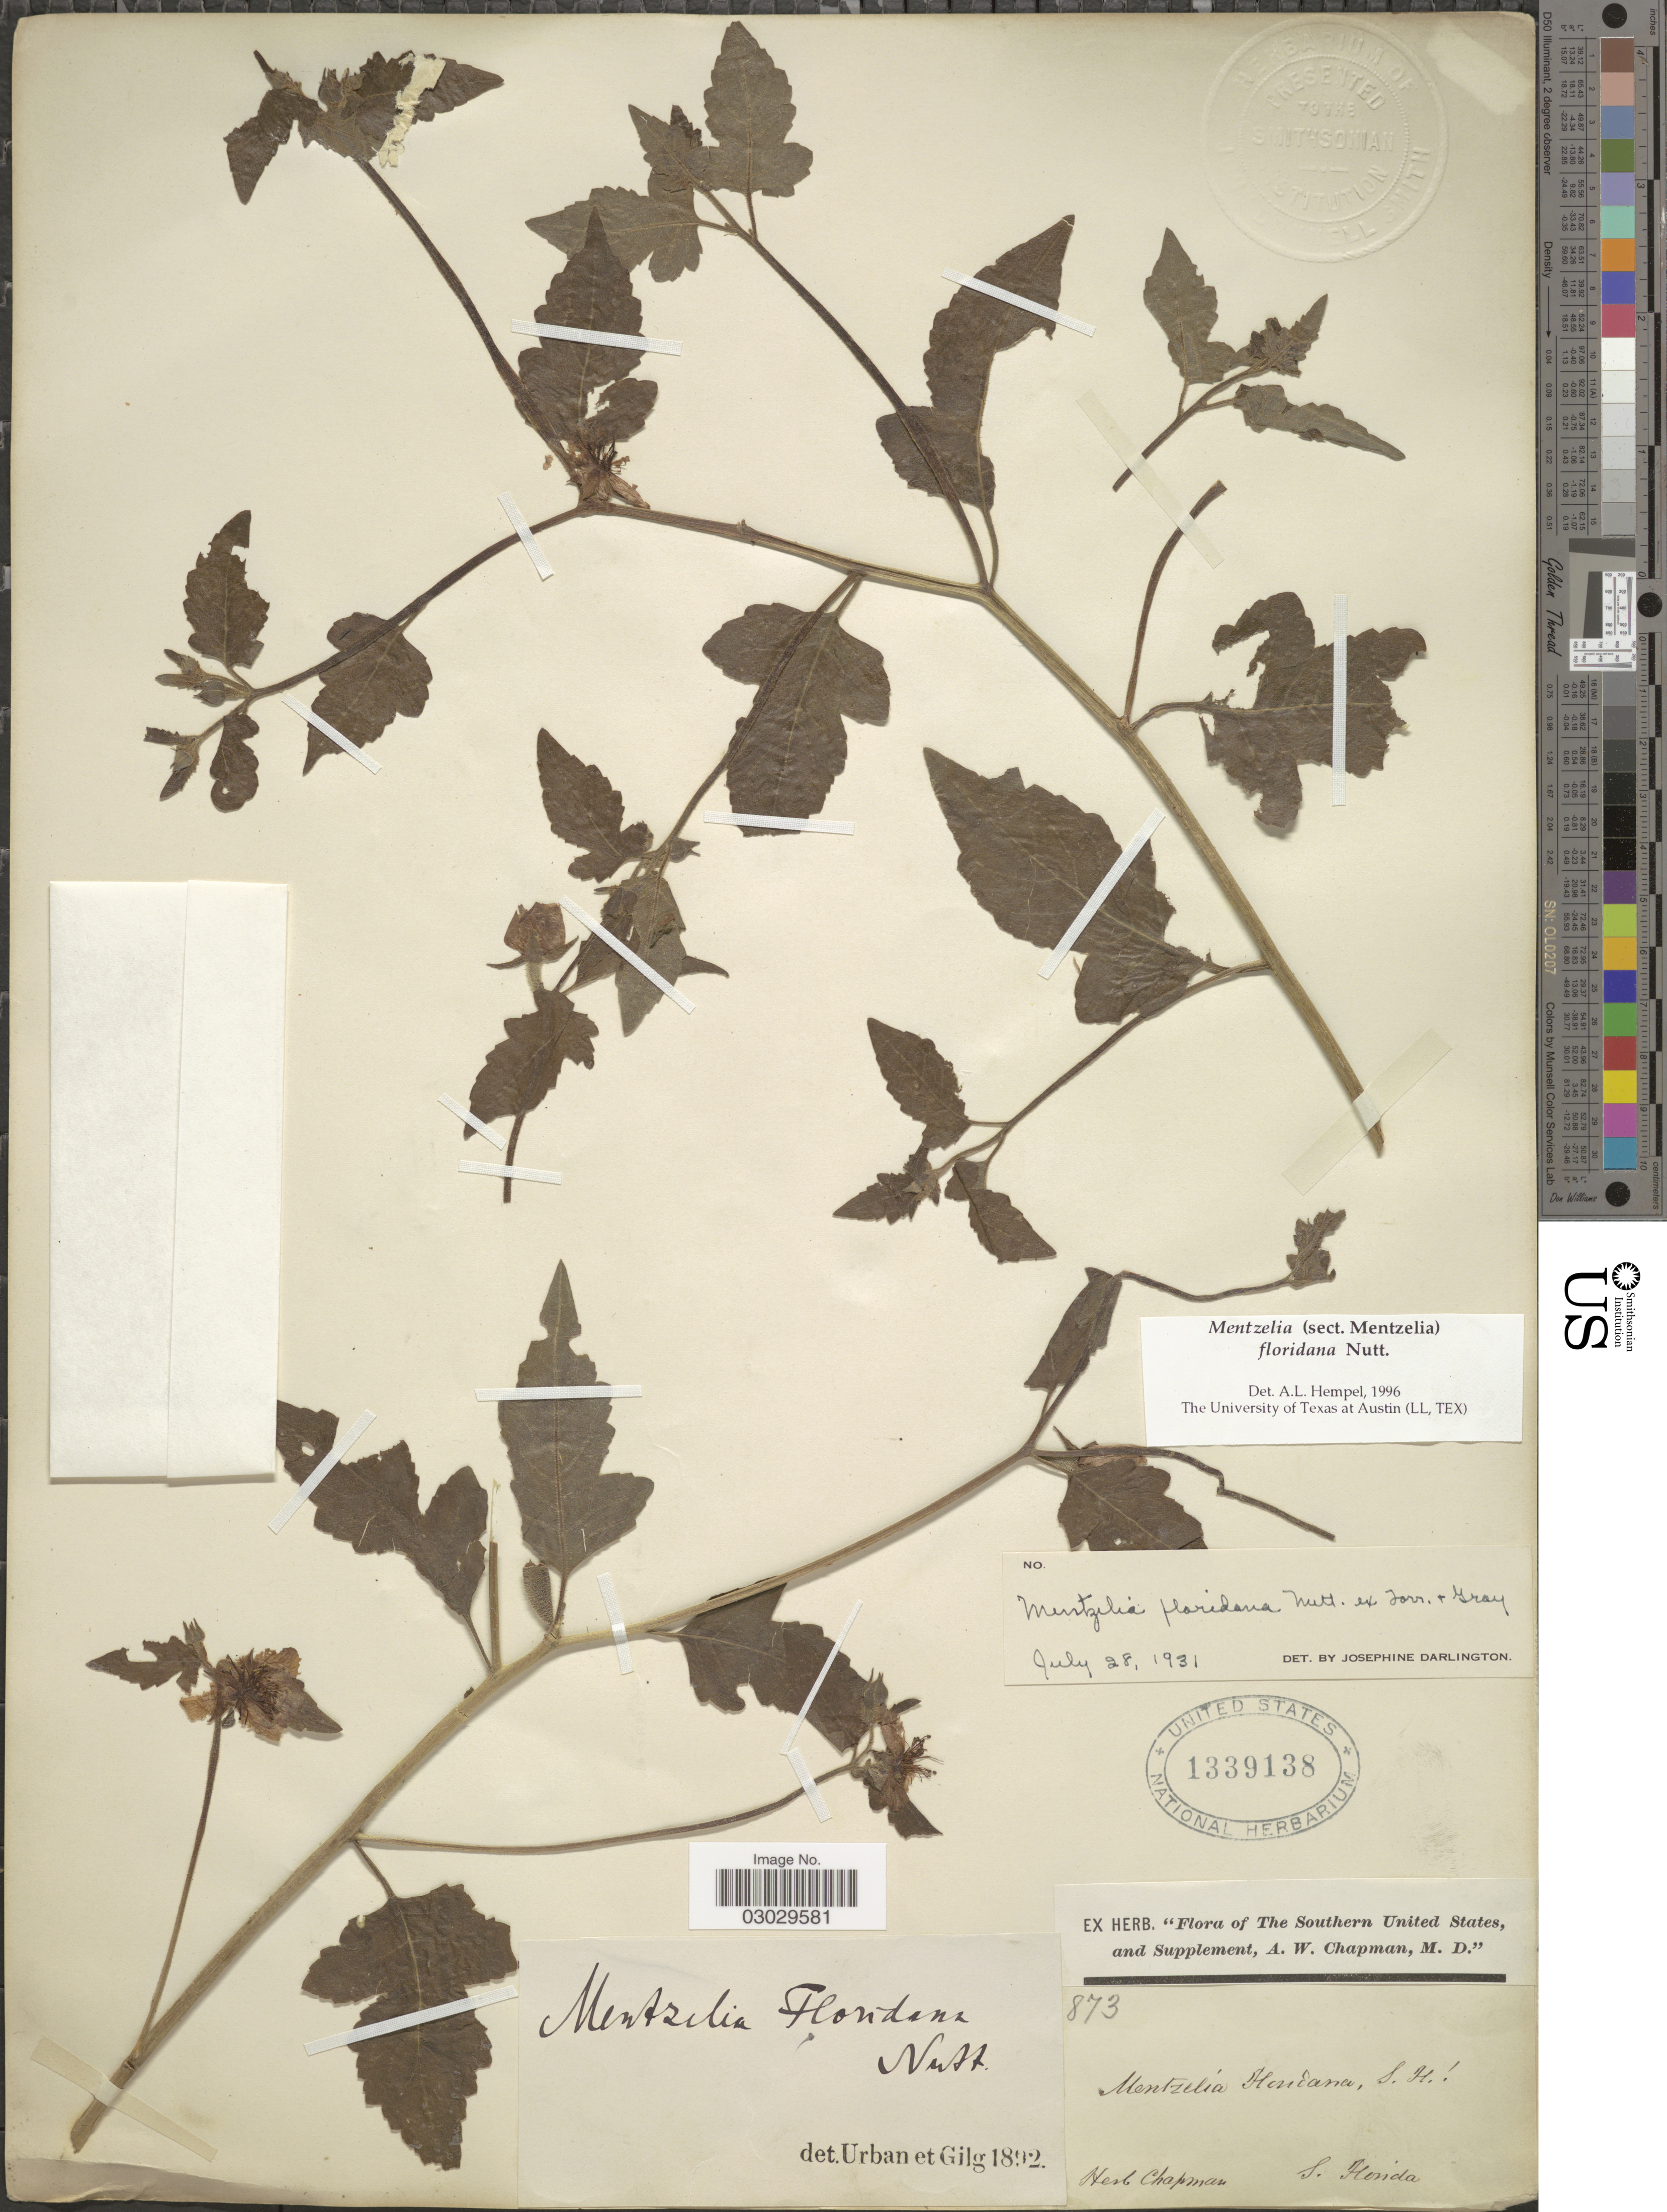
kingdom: Plantae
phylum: Tracheophyta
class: Magnoliopsida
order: Cornales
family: Loasaceae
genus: Mentzelia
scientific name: Mentzelia floridana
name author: Nutt. ex Torr. & A. Gray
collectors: ex herb. A.W. Chapman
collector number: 873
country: United States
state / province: Florida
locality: The Southern United States, and Supplement. S. Florida.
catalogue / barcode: US 1339138